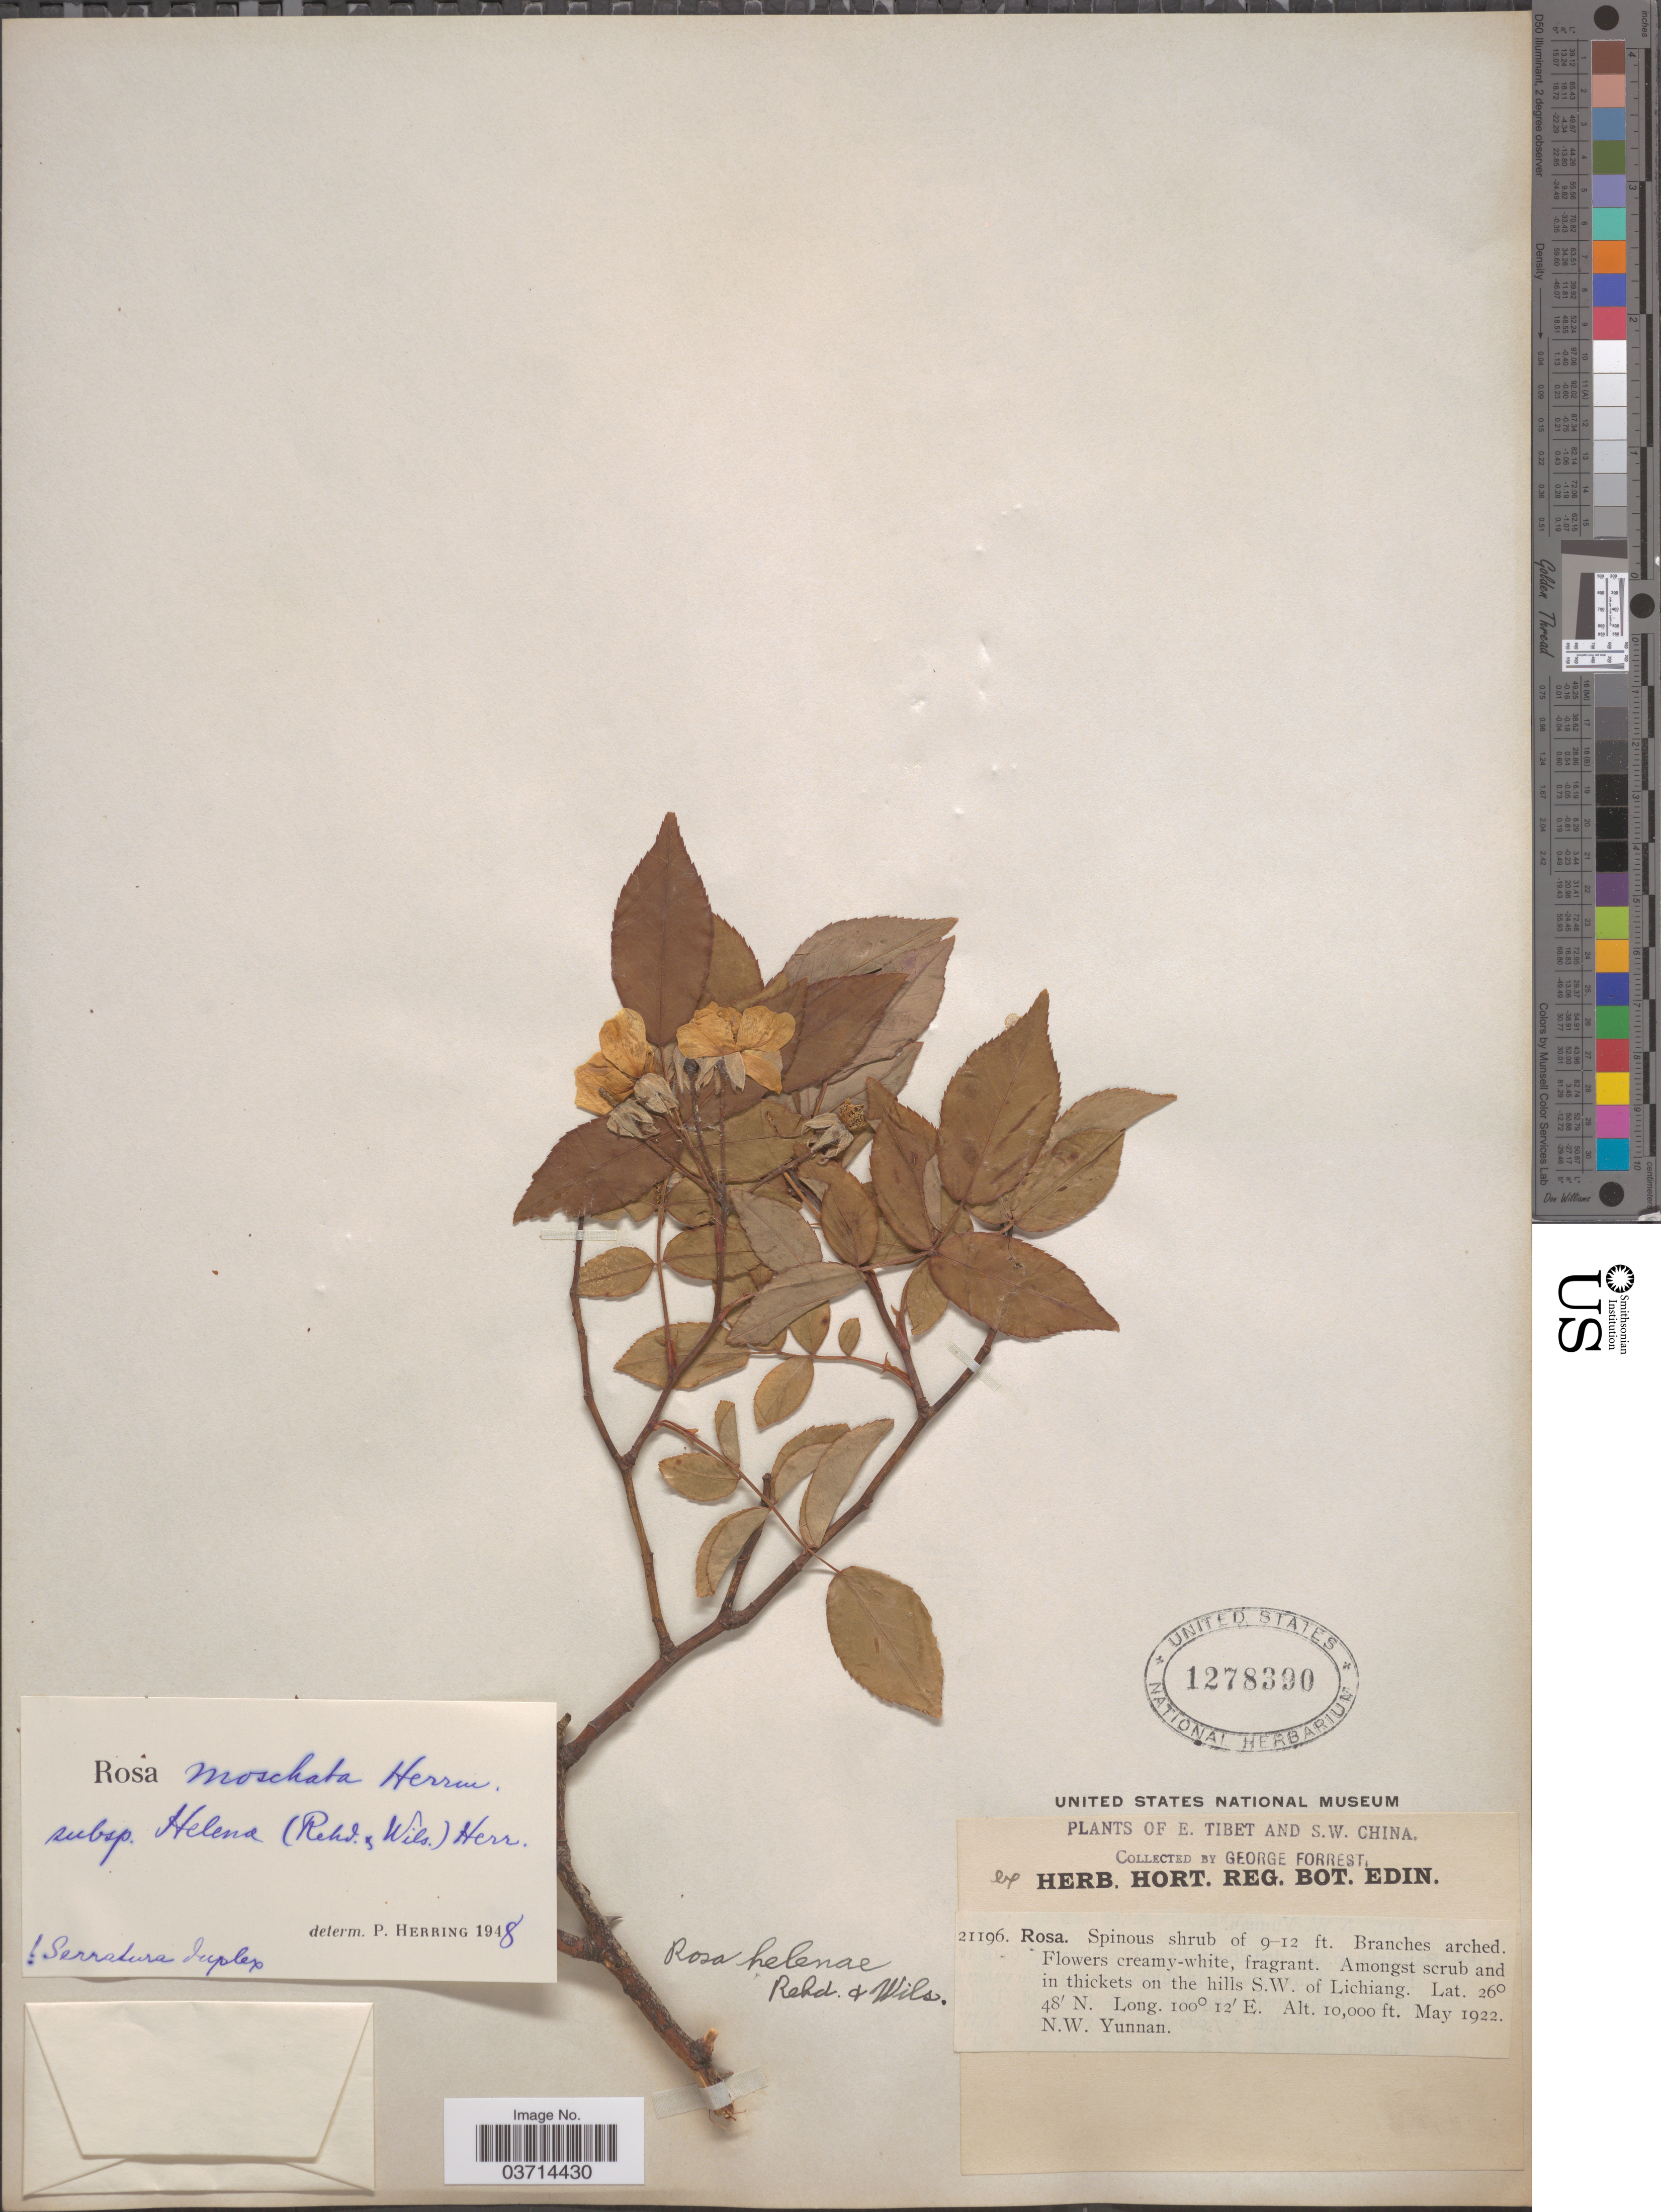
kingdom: Plantae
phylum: Tracheophyta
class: Magnoliopsida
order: Rosales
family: Rosaceae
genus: Rosa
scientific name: Rosa helenae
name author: Rehder & E.H. Wilson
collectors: G. Forrest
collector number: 21196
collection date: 1922-05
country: China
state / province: Yunnan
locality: S.W. China. Among scrub and in thickets on the hills S.W. of Lichiang. N.W. Yunnan.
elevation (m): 3048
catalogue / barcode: US 1278390